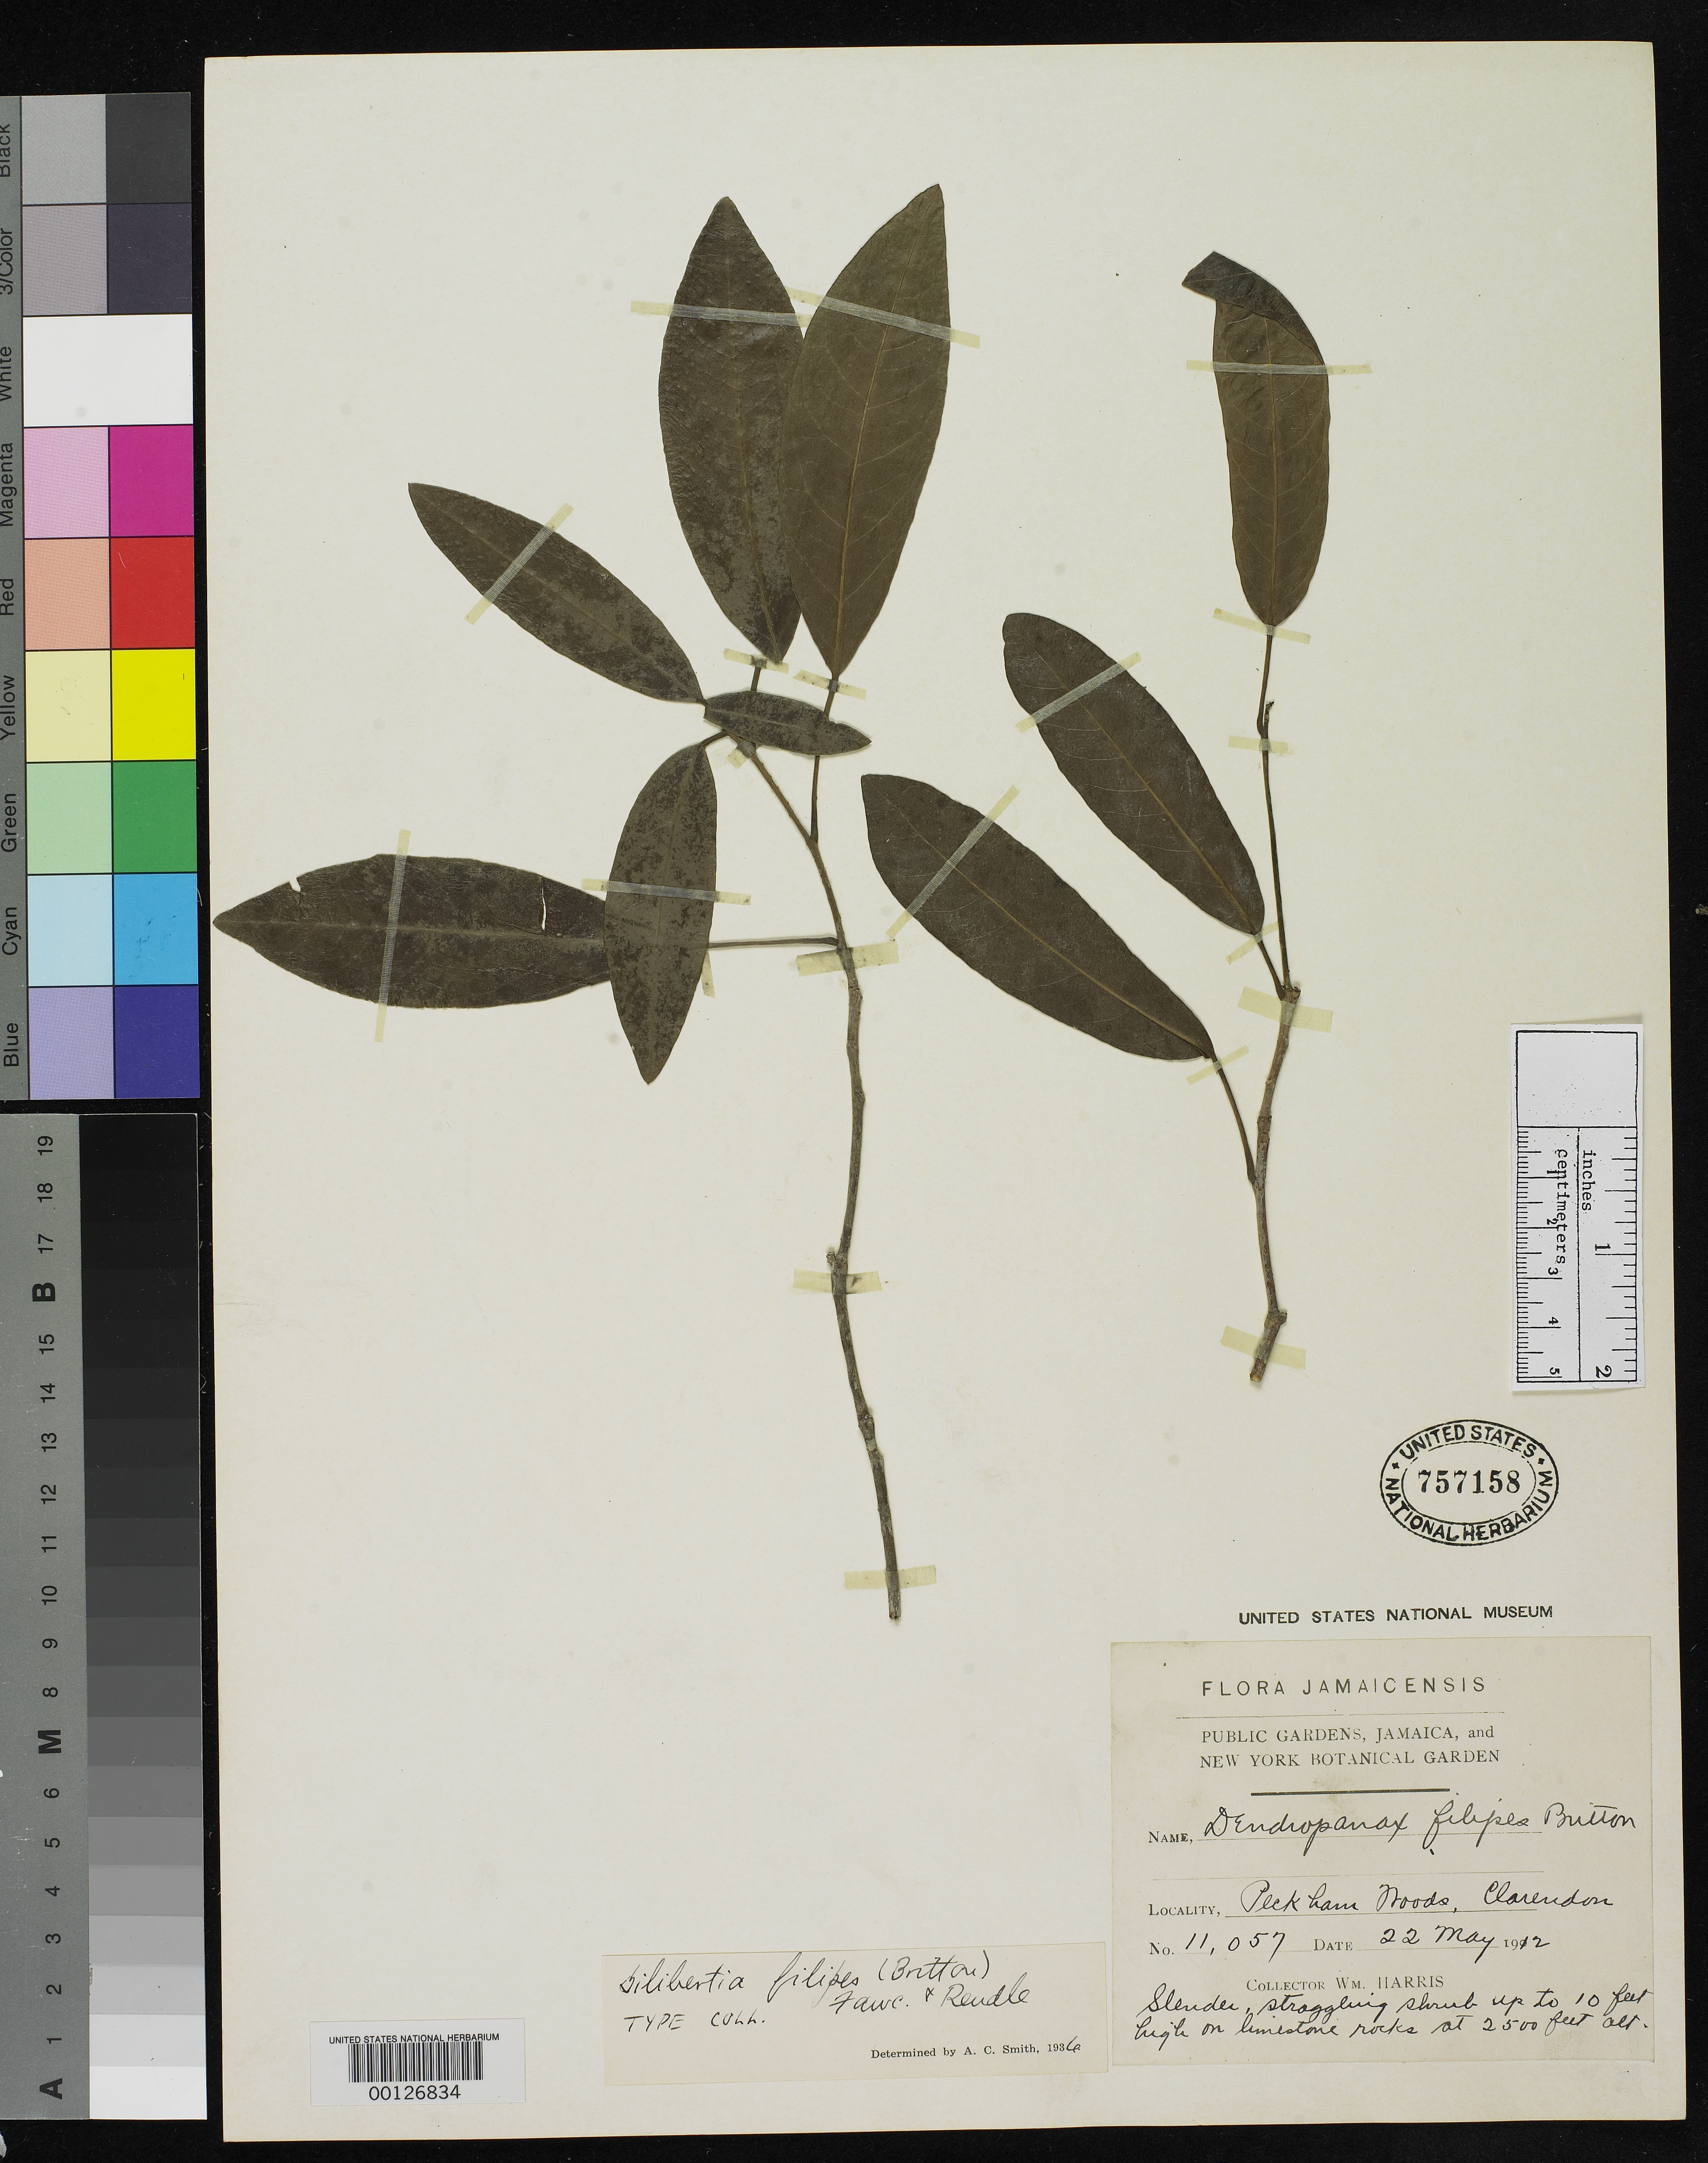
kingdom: Plantae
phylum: Tracheophyta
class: Magnoliopsida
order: Apiales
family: Araliaceae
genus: Dendropanax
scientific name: Dendropanax filipes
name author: Britton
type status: Isotype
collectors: W. H. Harris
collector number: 11057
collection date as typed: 22 May 1902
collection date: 1902-05-22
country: Jamaica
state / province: Clarendon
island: Greater Antilles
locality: Clarendon, Peckham Woods.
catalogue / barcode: US 757158